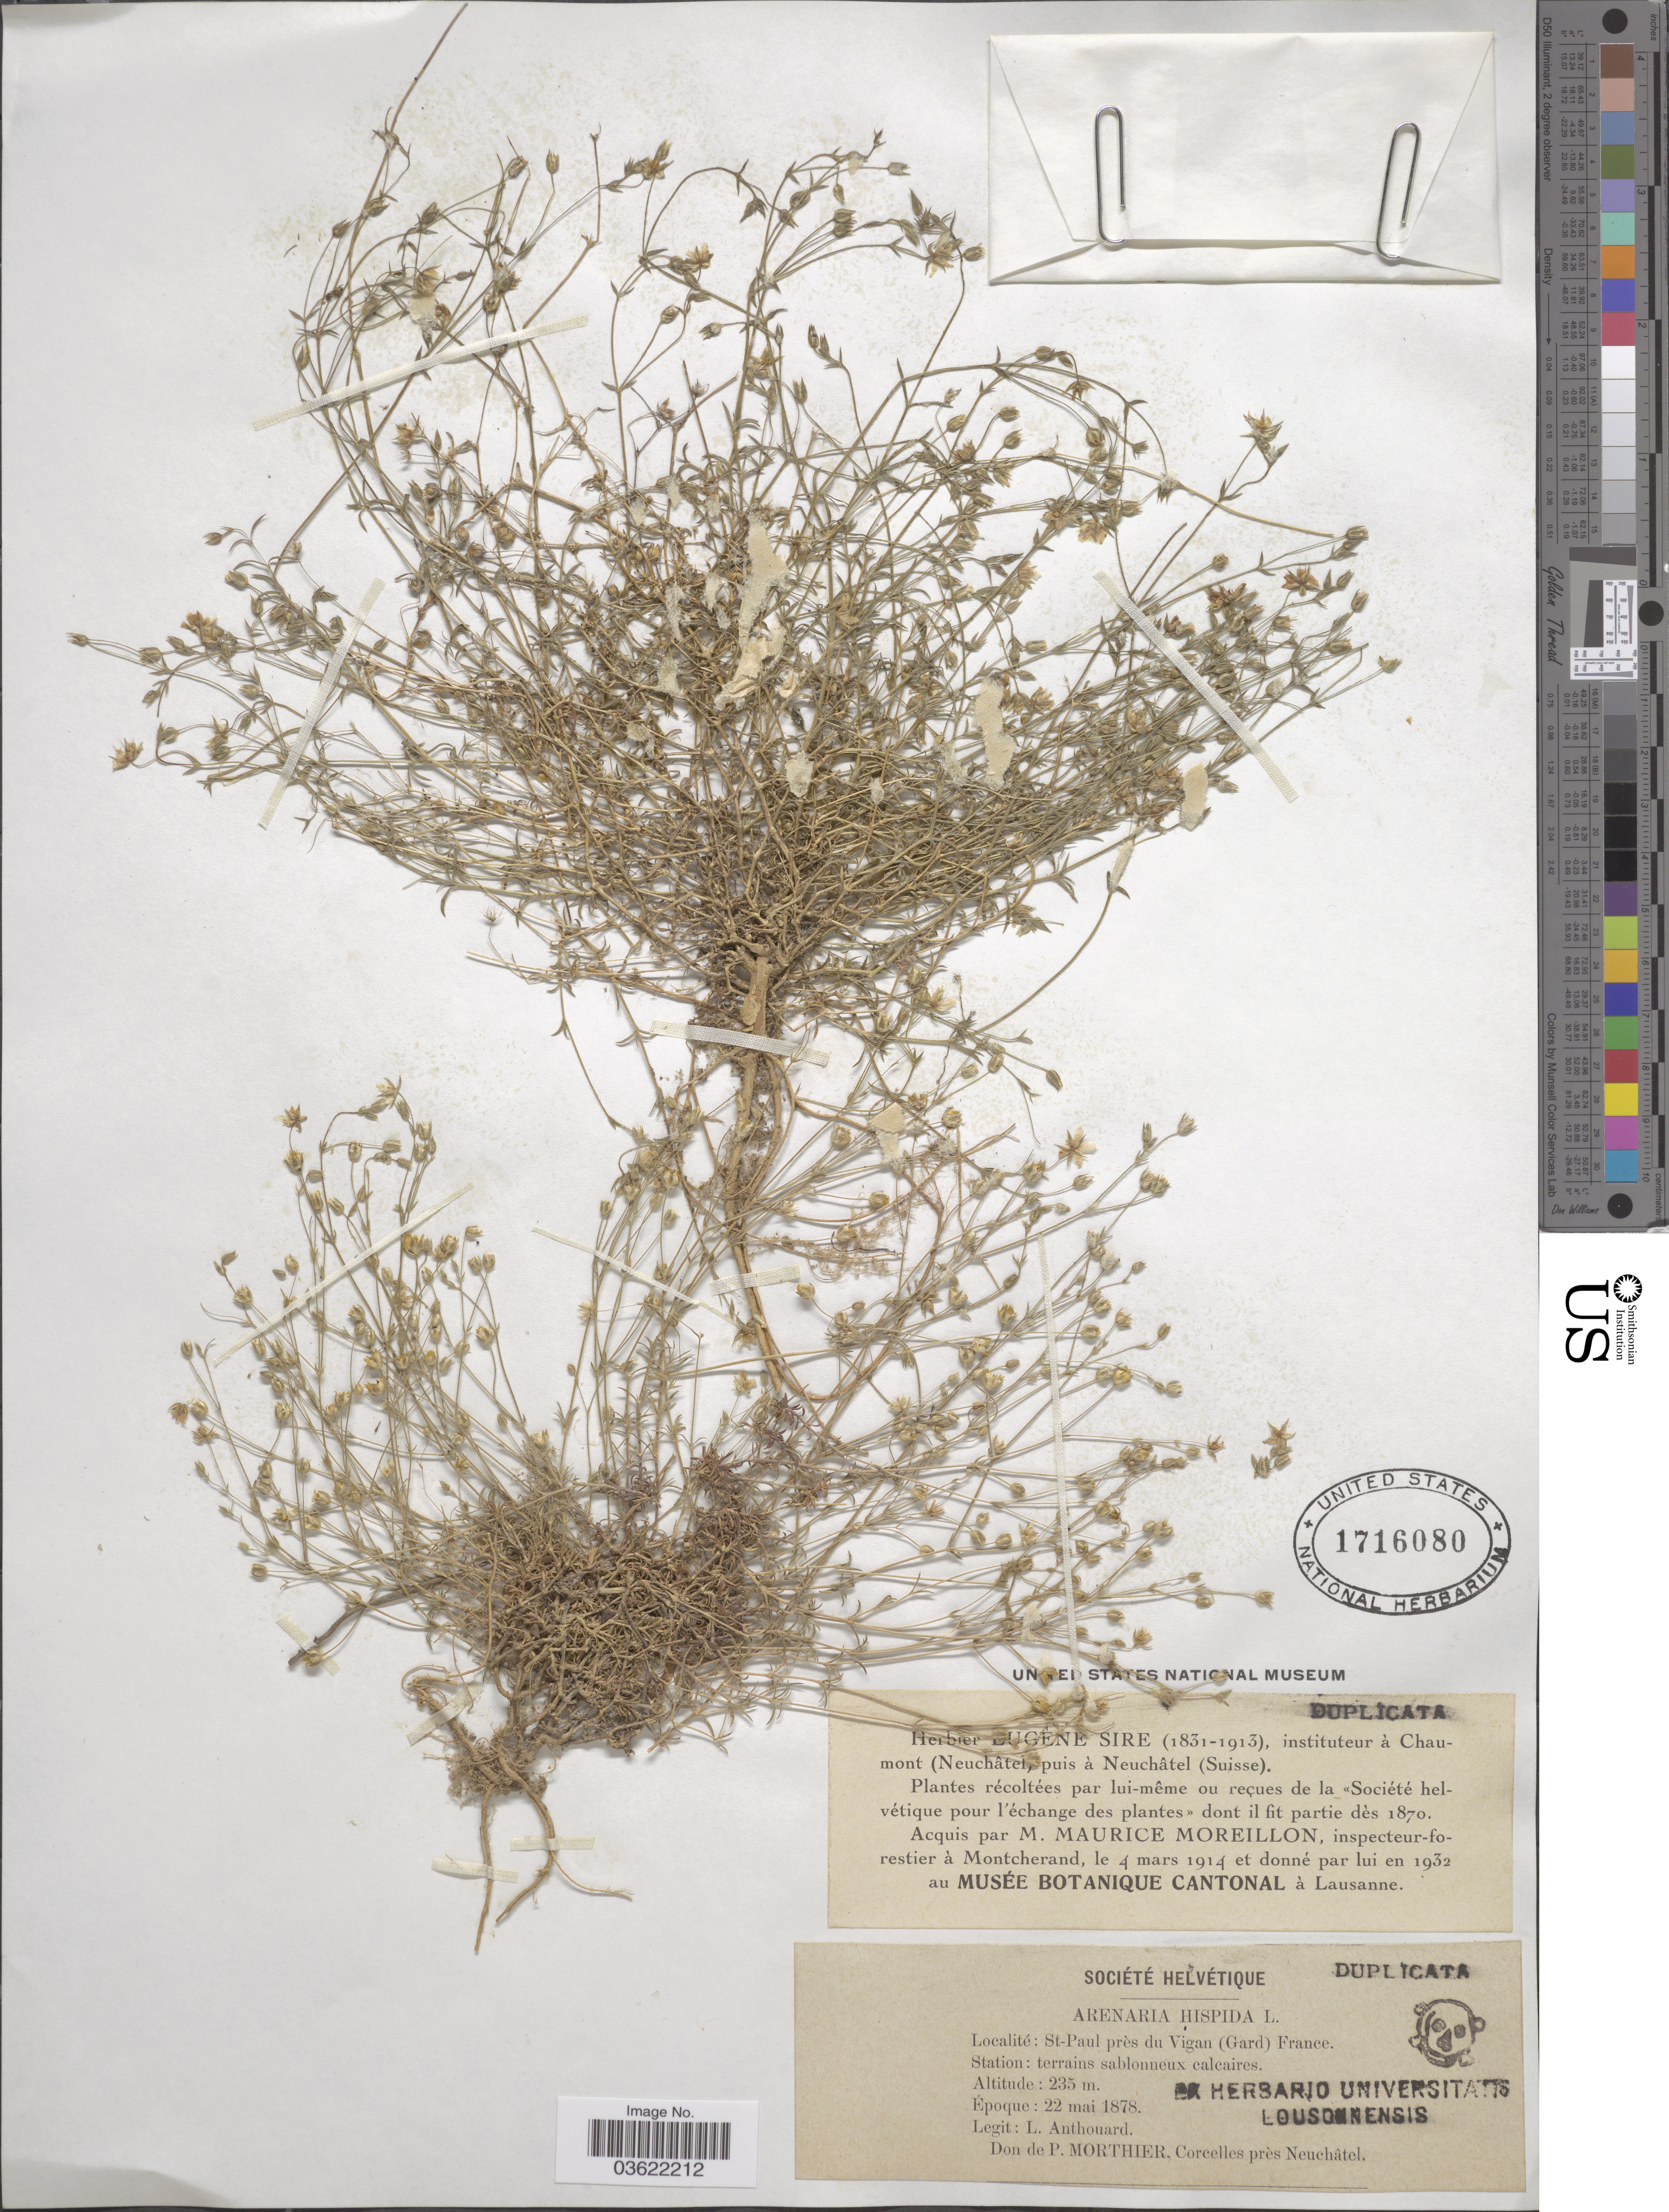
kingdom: Plantae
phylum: Tracheophyta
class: Magnoliopsida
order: Caryophyllales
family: Caryophyllaceae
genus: Arenaria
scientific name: Arenaria hispida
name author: L.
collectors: L. Anthouard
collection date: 1878-05-22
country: France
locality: St-Paul près du Vigan (Gard).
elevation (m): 235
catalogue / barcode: US 1716080